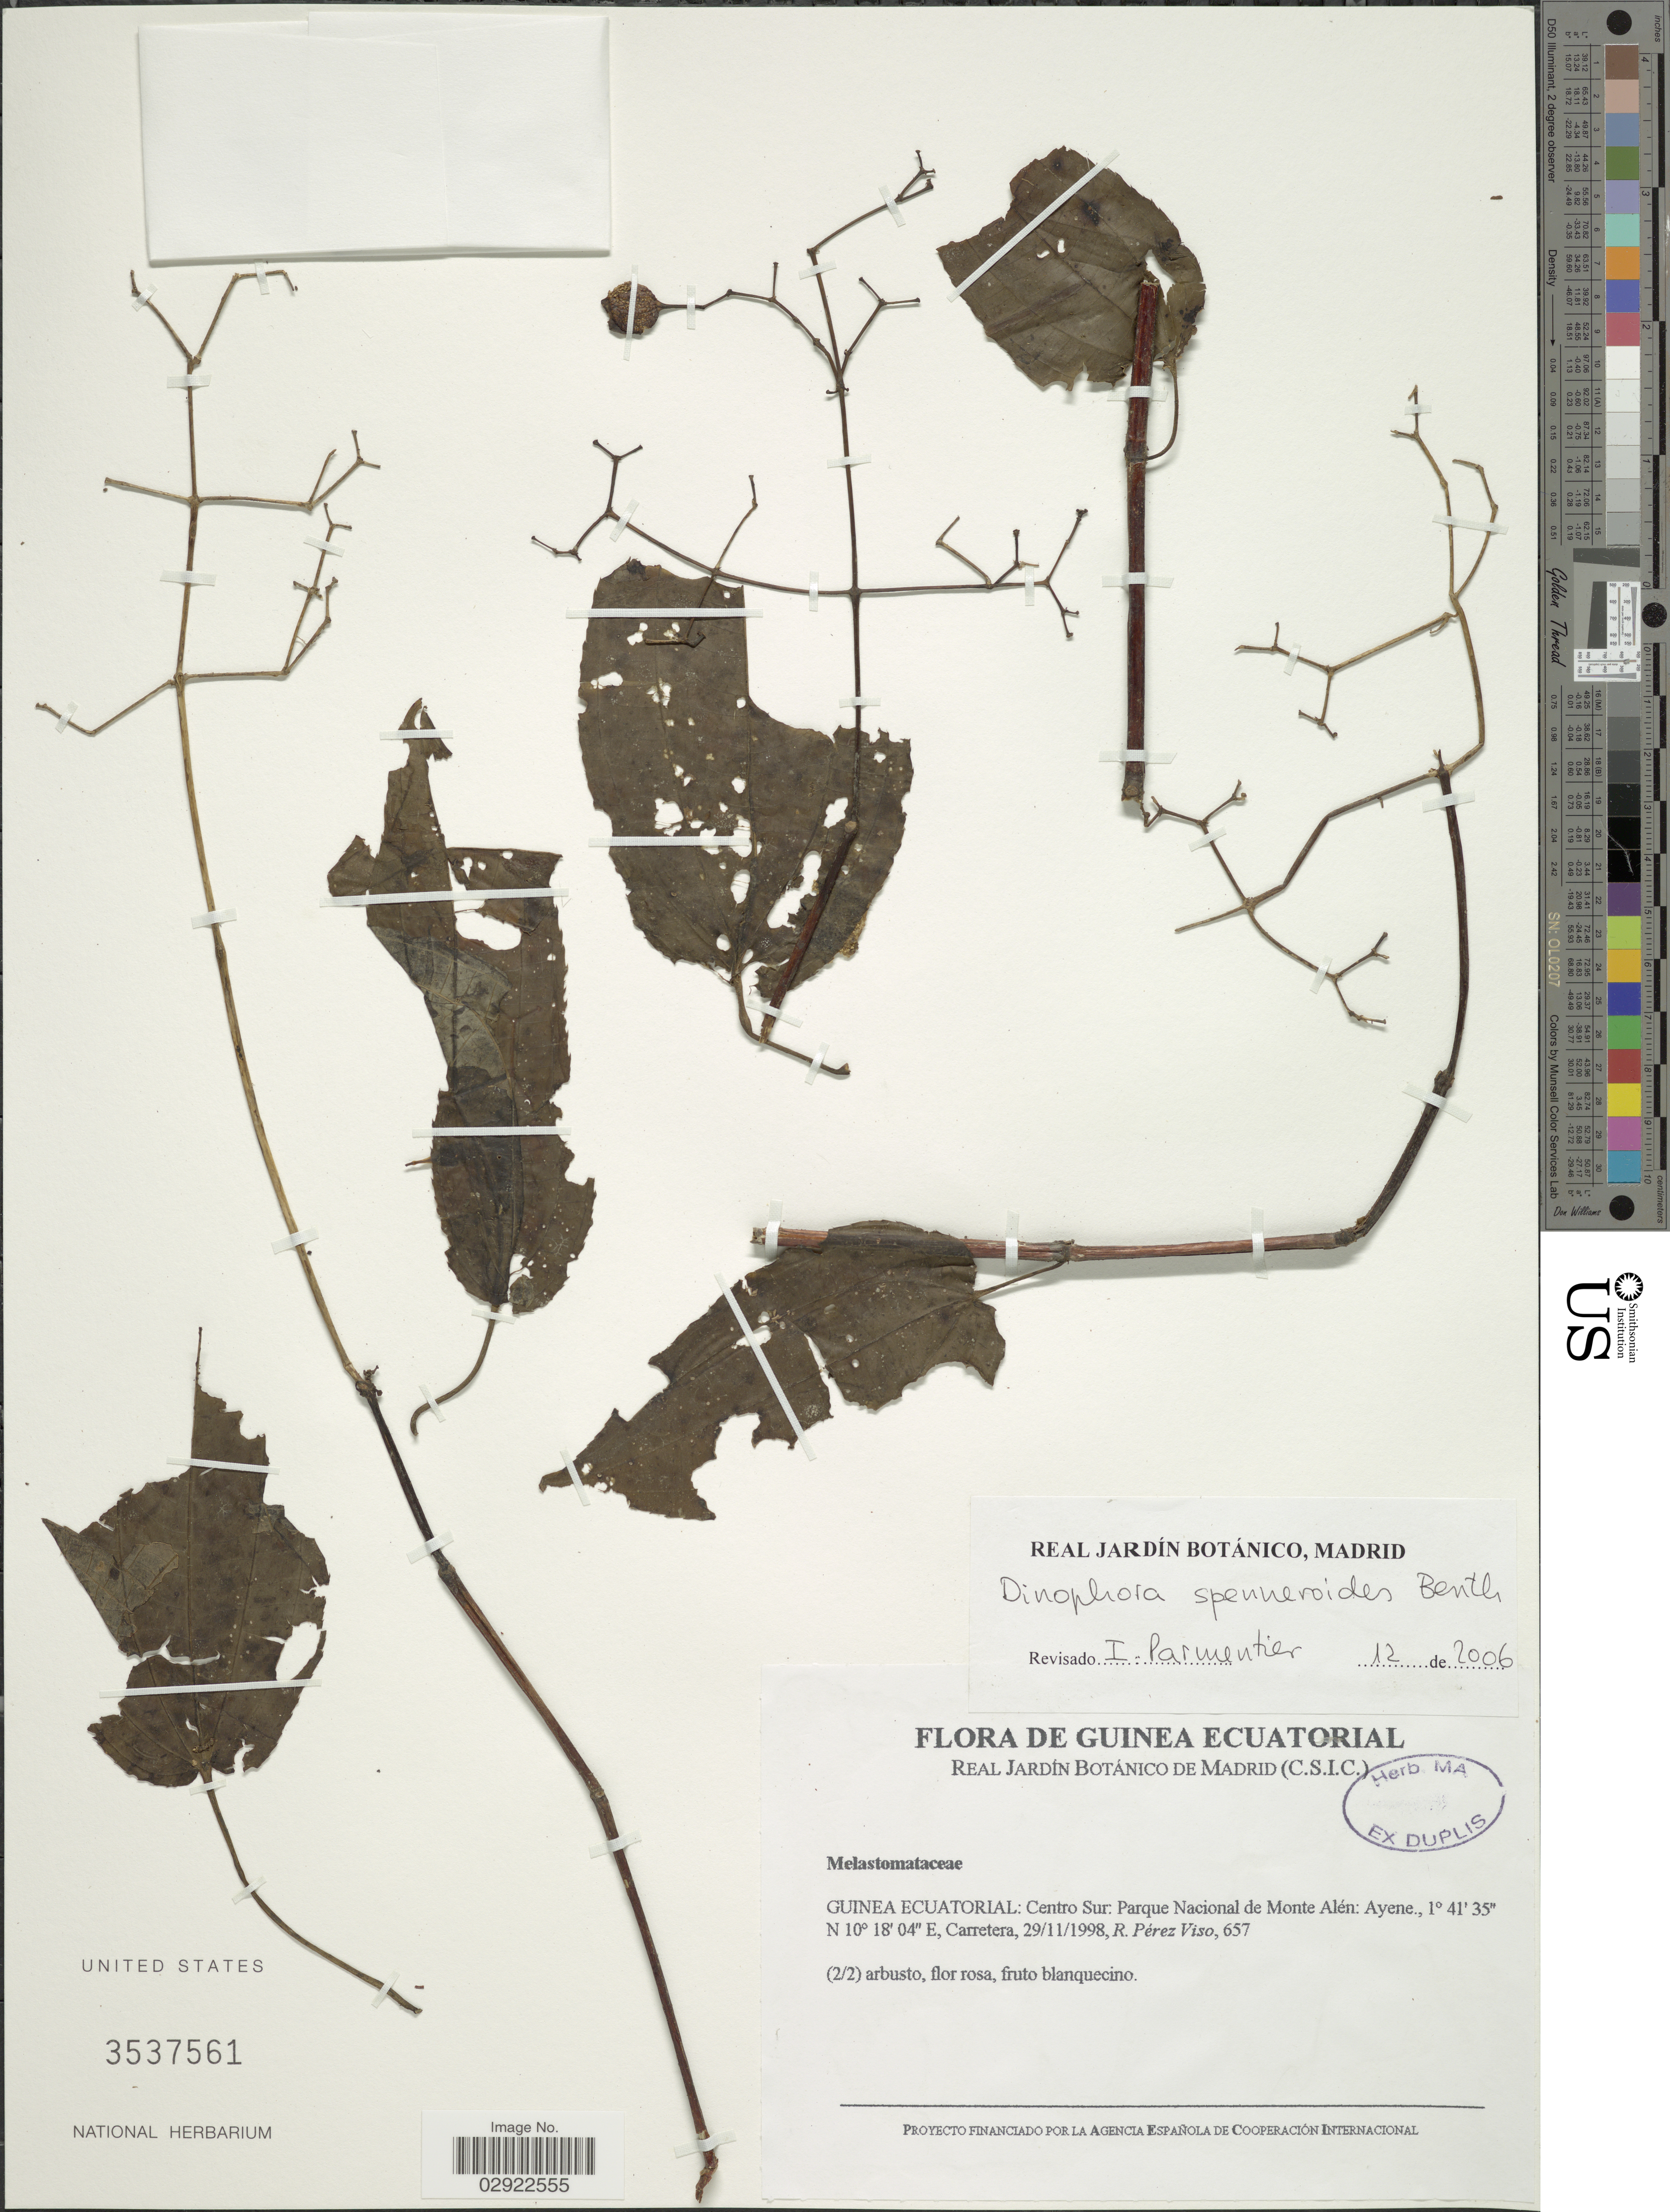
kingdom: Plantae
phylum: Tracheophyta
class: Magnoliopsida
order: Myrtales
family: Melastomataceae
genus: Dinophora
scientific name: Dinophora spenneroides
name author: Benth.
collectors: R. Perez Viso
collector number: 657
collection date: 1998-11-29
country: Equatorial Guinea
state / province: Centro Sur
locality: Parque Nacional de Monte Alén: Ayene.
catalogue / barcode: US 3537561